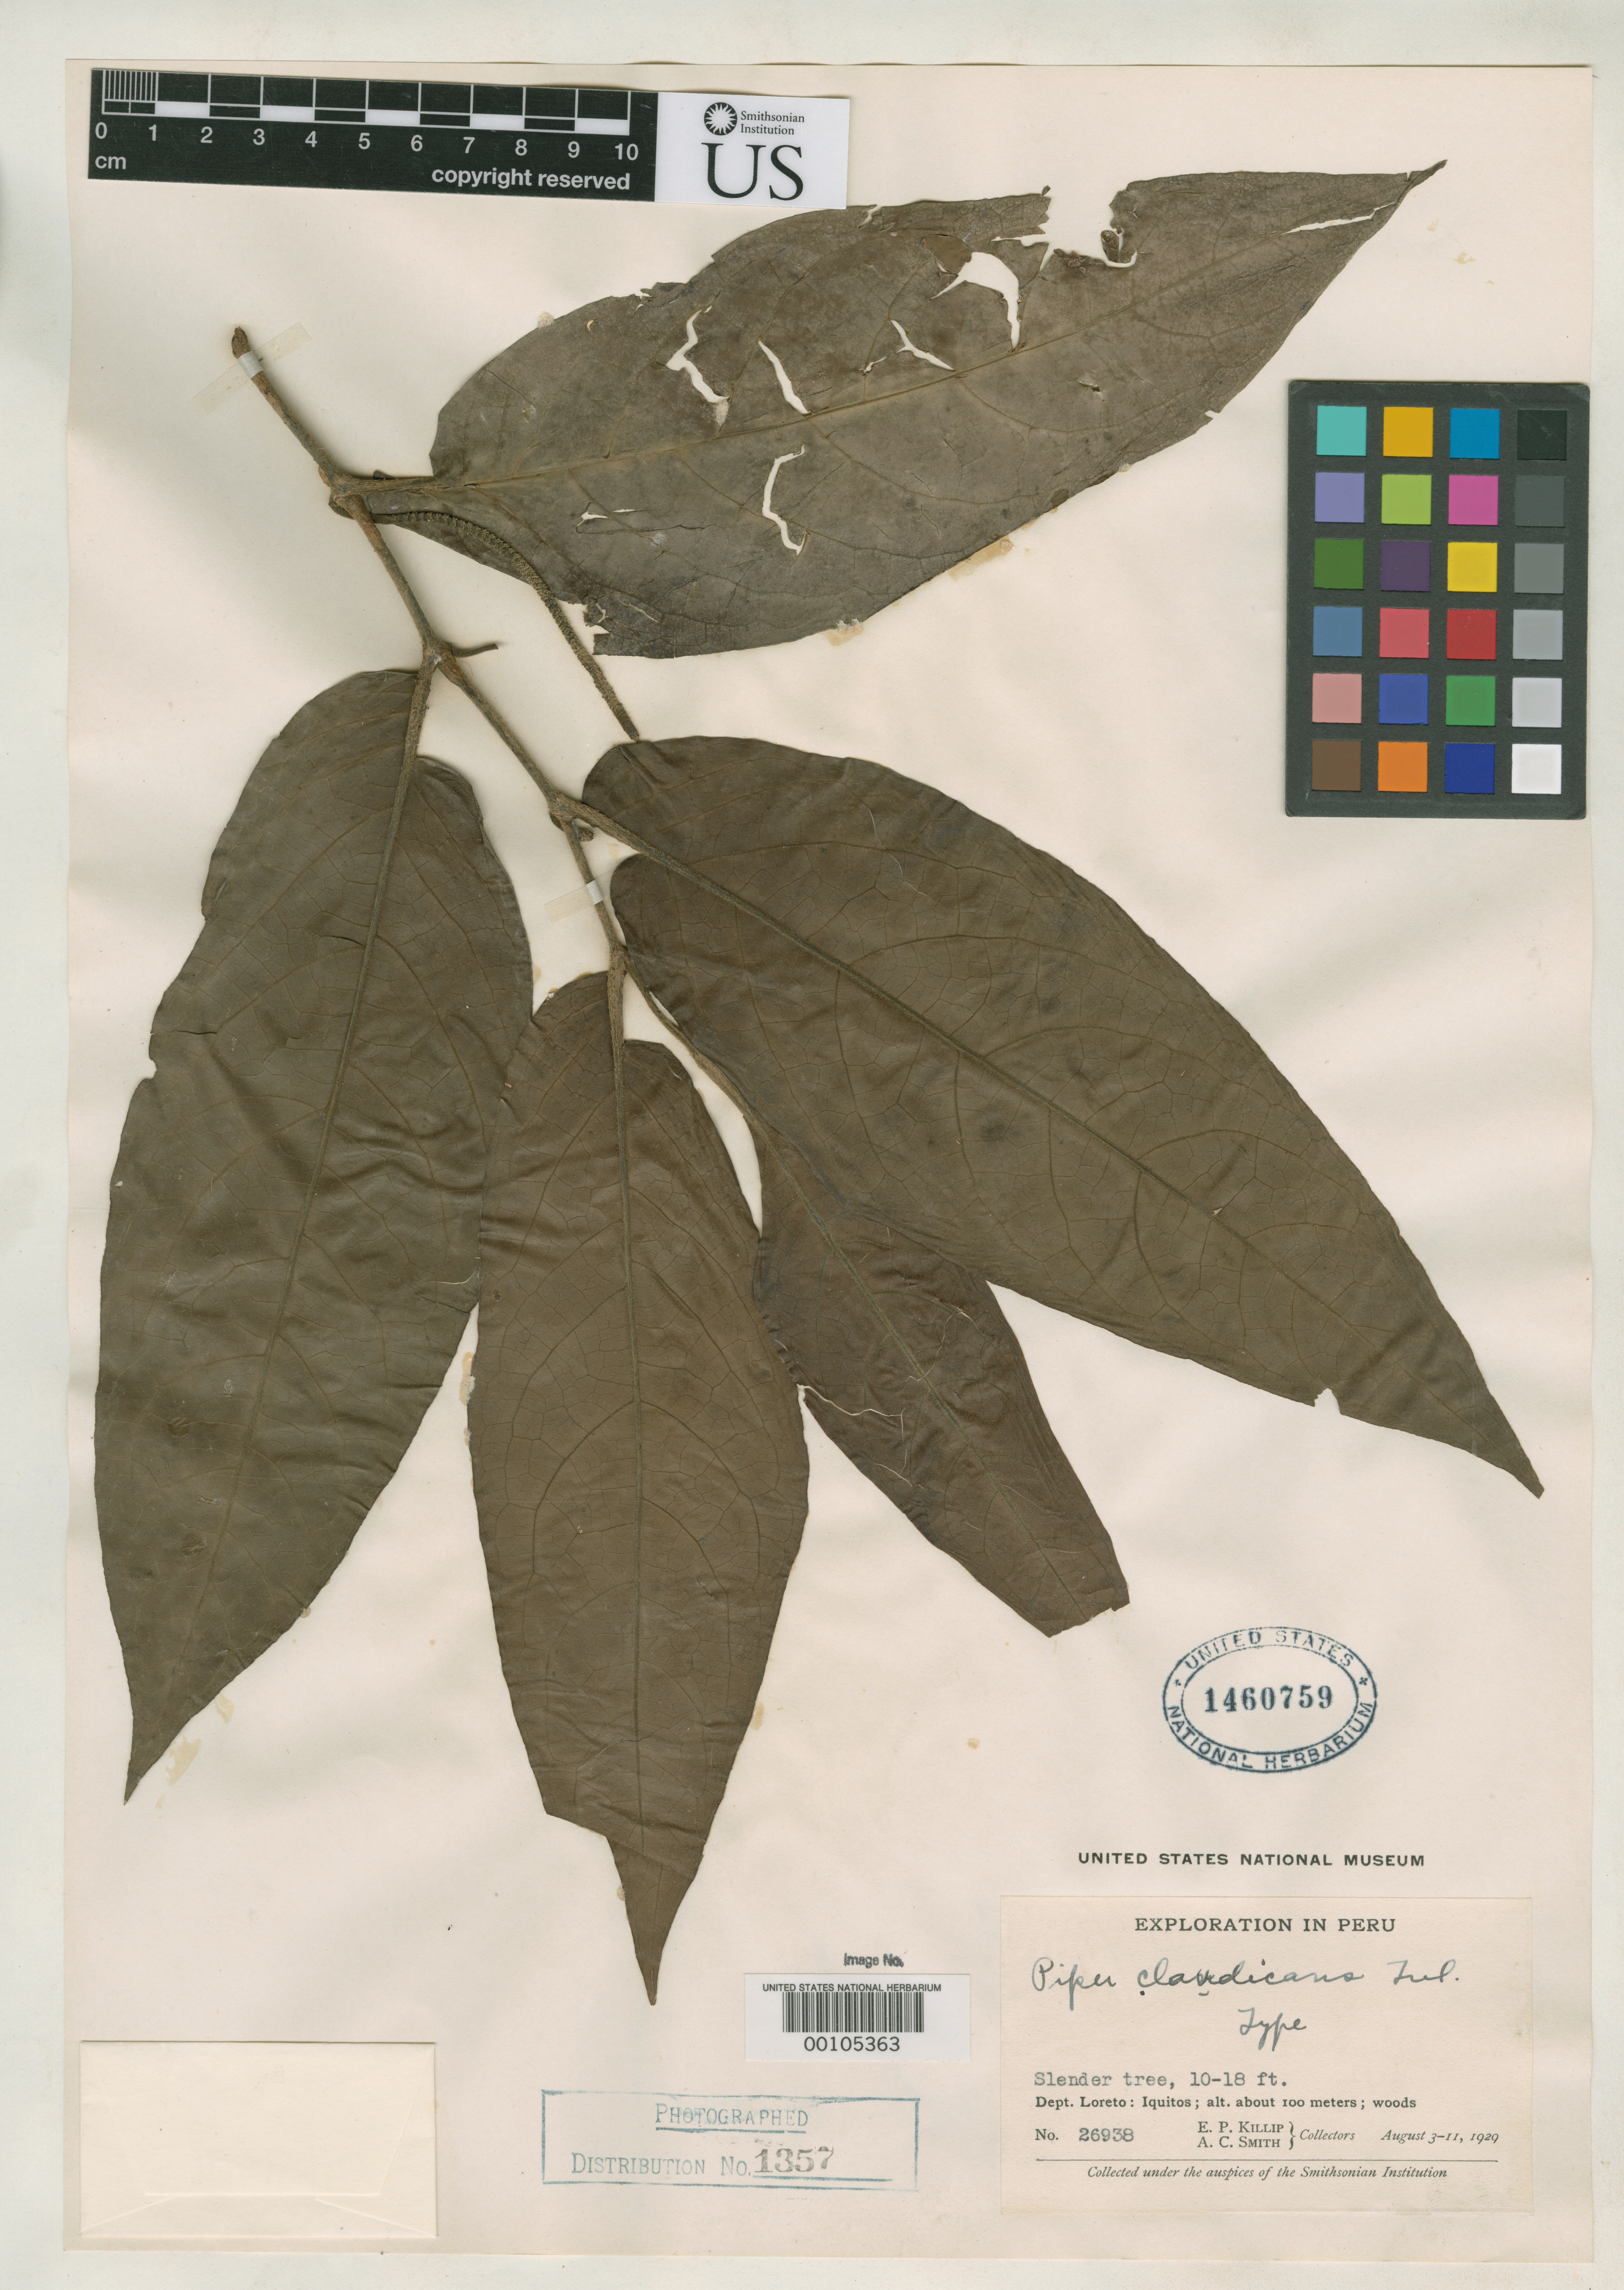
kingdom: Plantae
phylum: Tracheophyta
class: Magnoliopsida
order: Piperales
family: Piperaceae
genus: Piper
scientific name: Piper claudicans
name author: Trel. in J.F. Macbr.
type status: Holotype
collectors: E. P. Killip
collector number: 26938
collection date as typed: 03 Aug 1929 to 11 Aug 1929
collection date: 1929-08-03/1929-08-11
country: Peru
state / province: Loreto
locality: Iquitos.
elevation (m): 100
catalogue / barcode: US 1460759